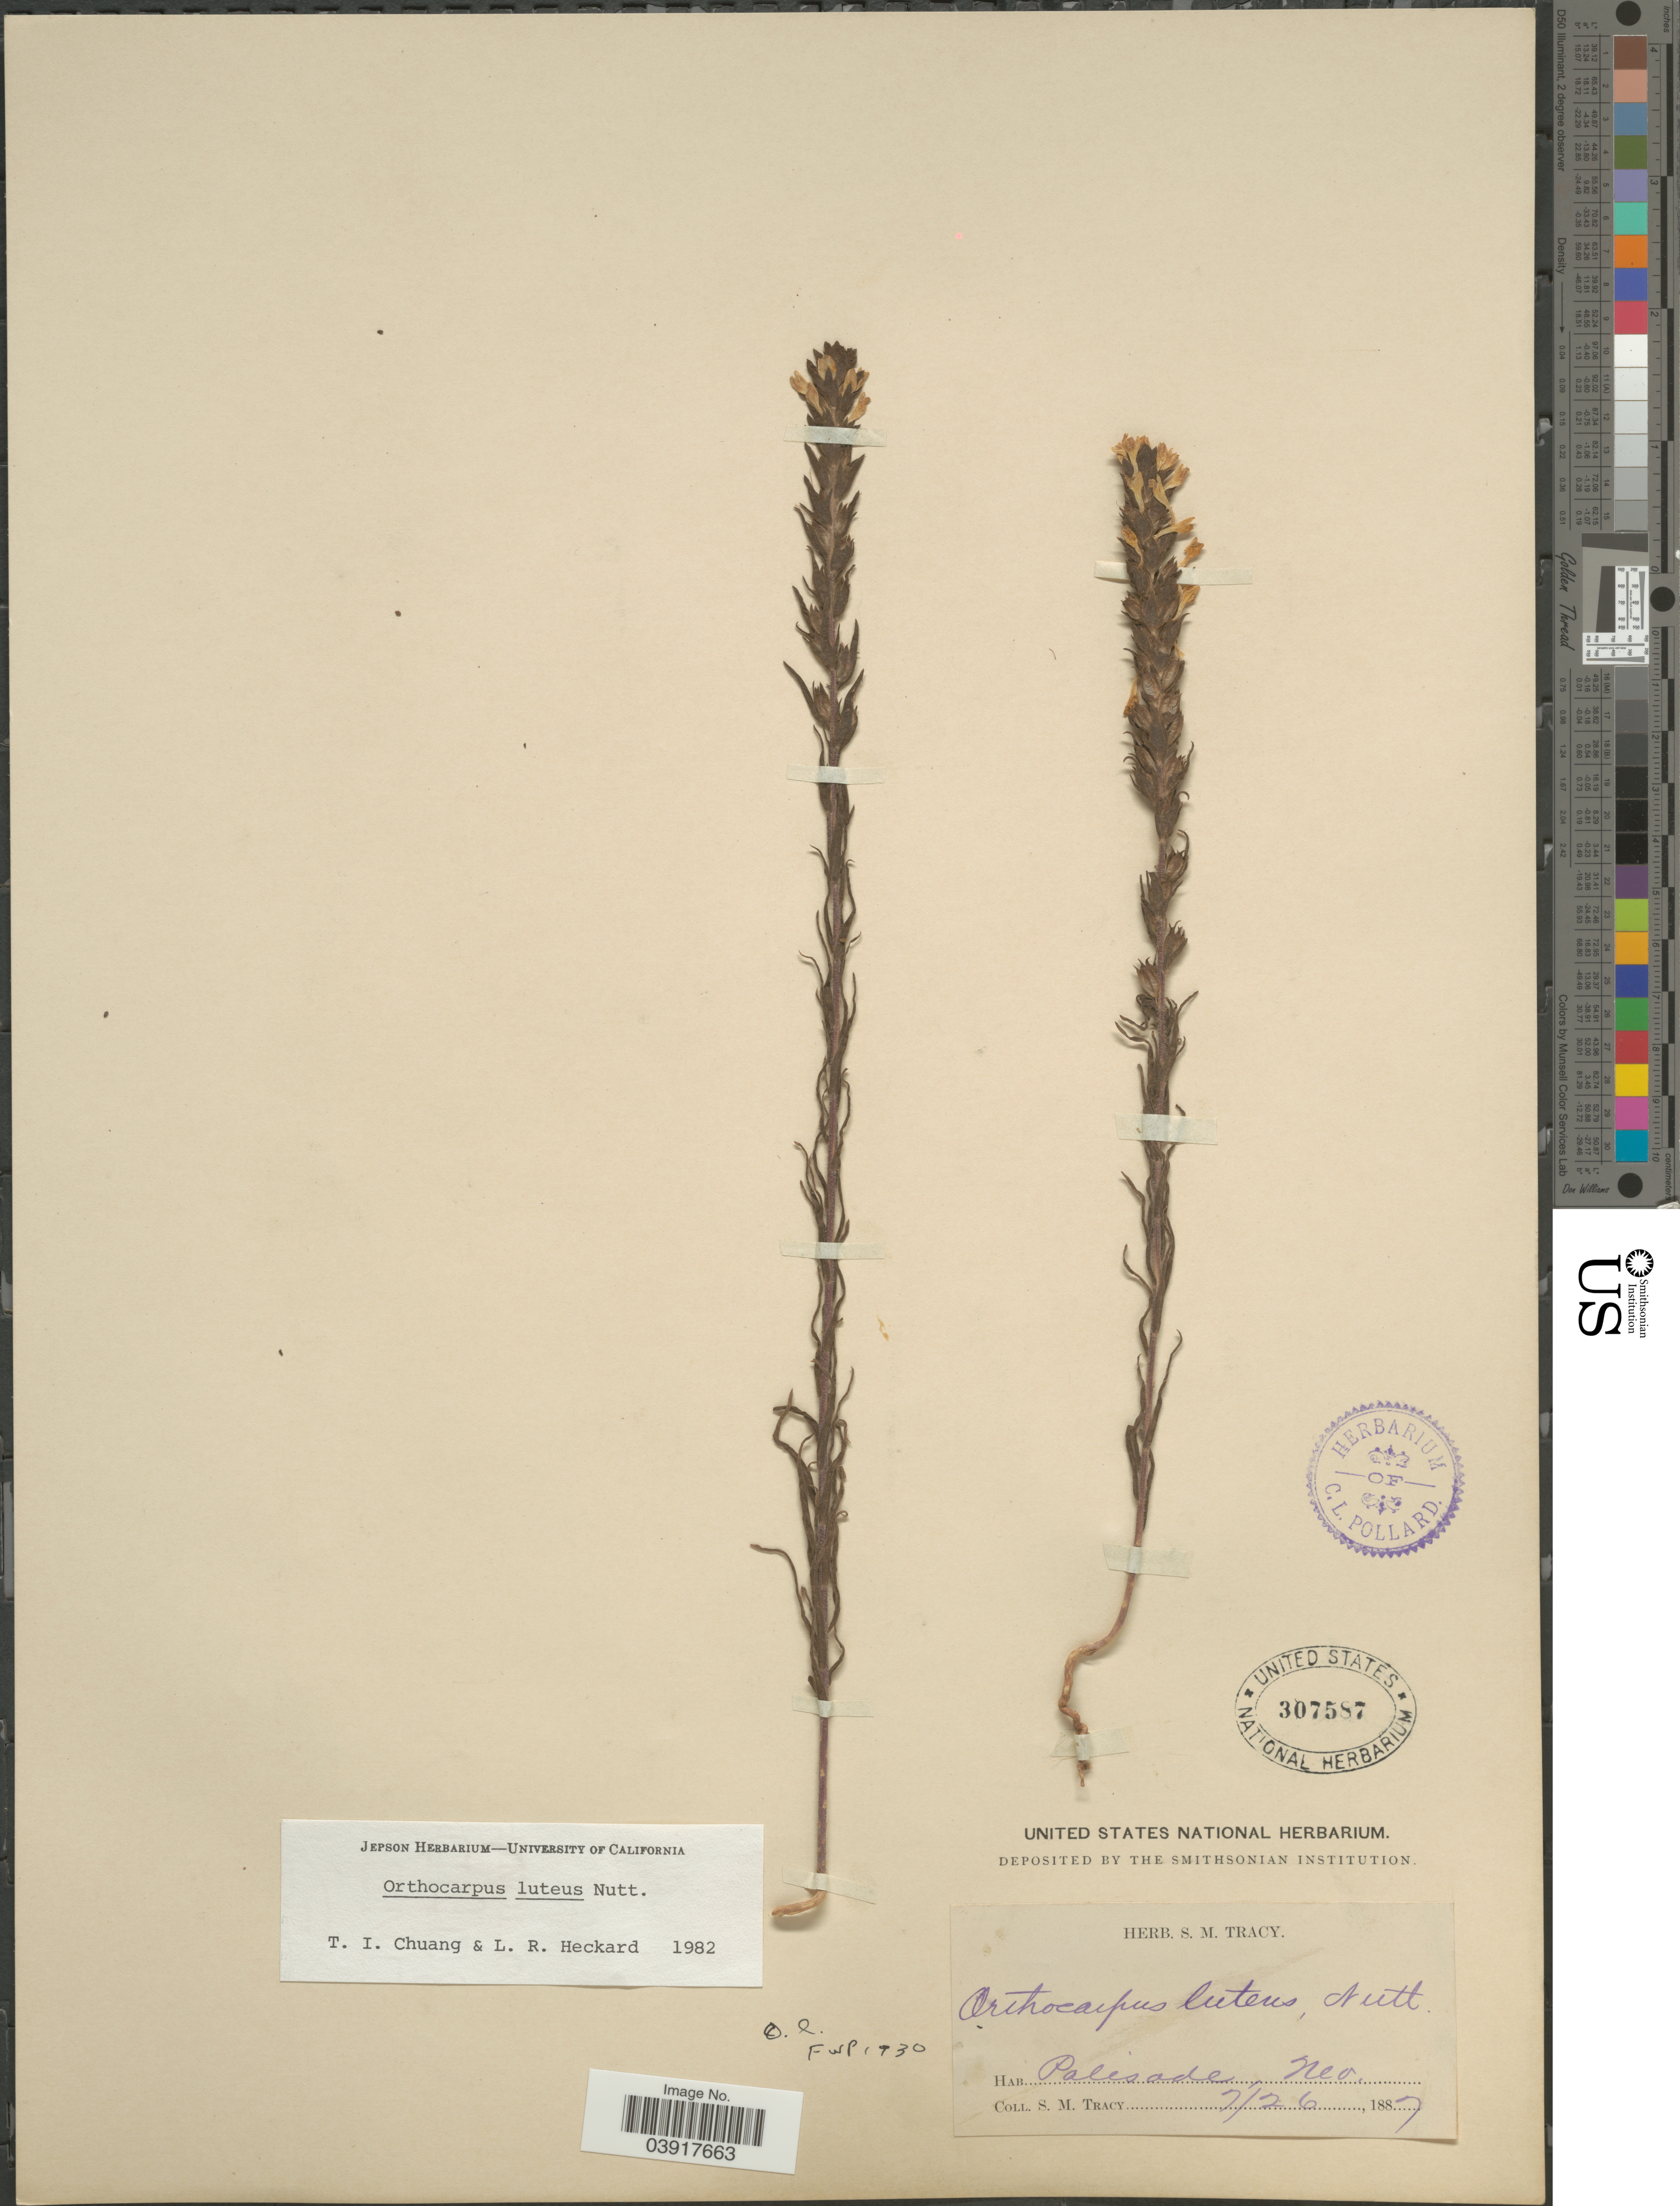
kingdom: Plantae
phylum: Tracheophyta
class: Magnoliopsida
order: Lamiales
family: Orobanchaceae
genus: Orthocarpus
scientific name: Orthocarpus luteus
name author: Nutt.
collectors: S. M. Tracy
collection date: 1887-07-26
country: United States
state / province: Nevada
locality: Palisade.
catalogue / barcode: US 307587